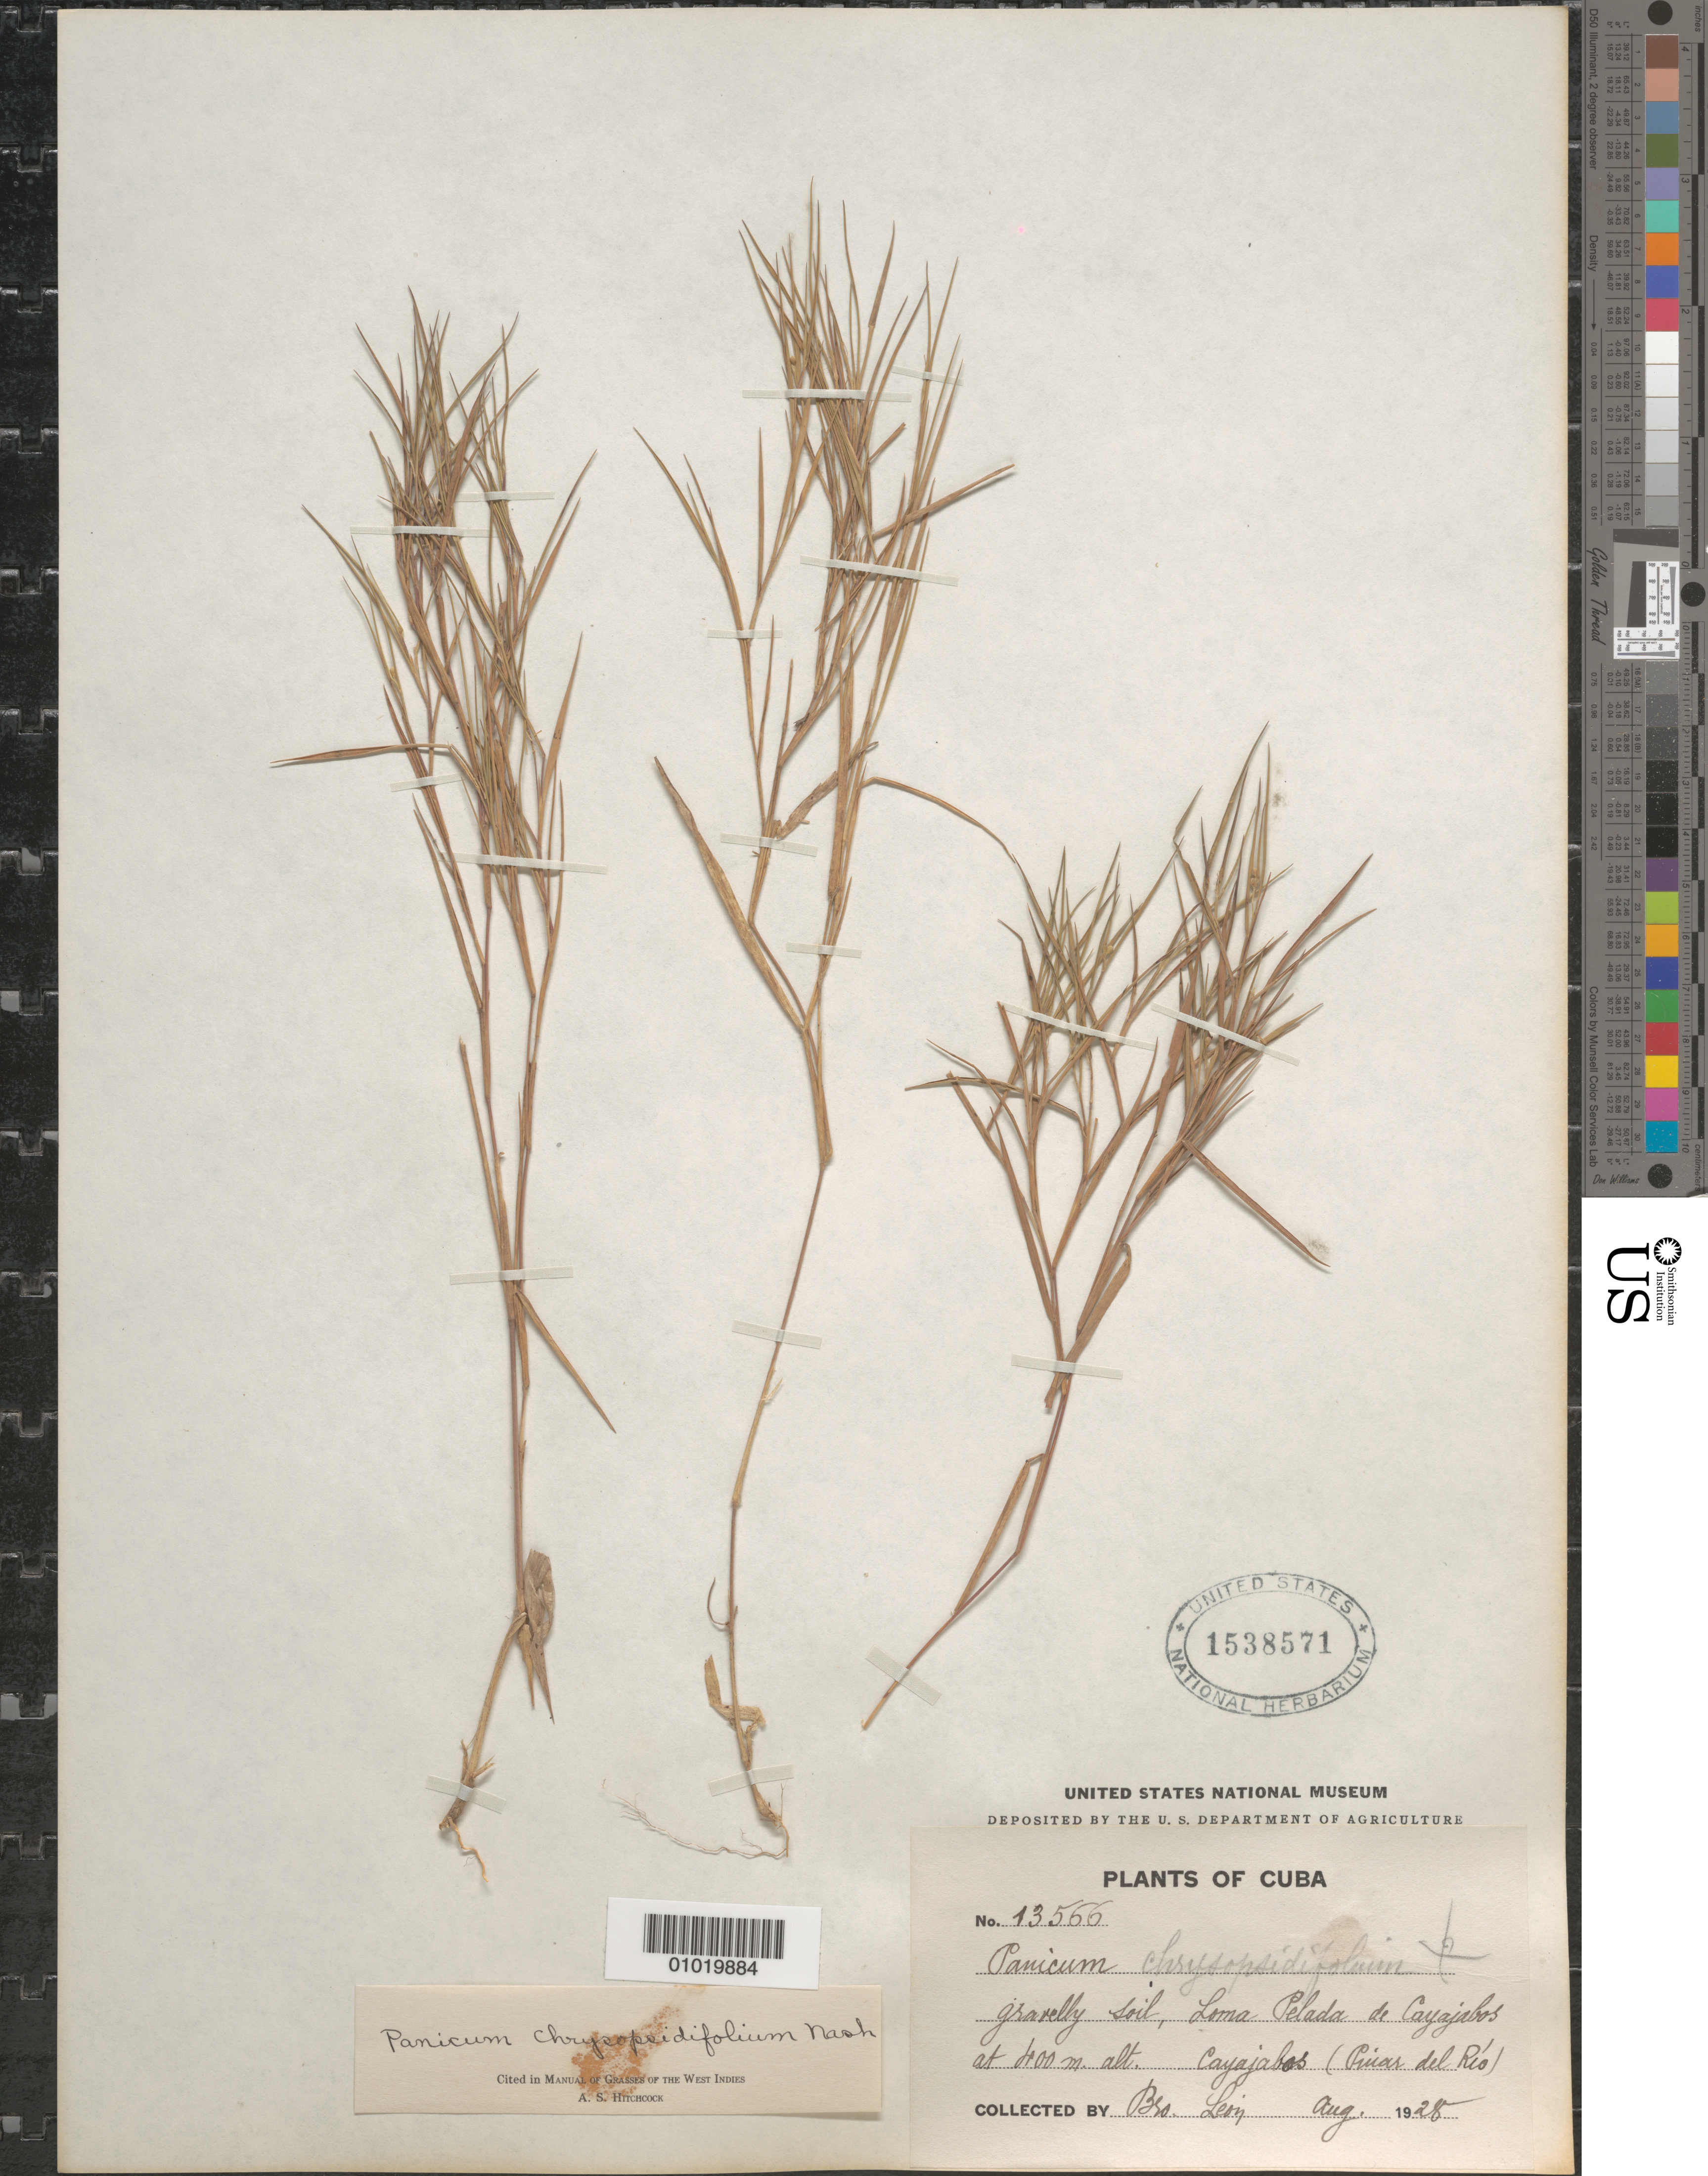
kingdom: Plantae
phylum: Tracheophyta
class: Liliopsida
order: Poales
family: Poaceae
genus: Panicum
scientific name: Panicum chrysopsidifolium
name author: Nash ex Small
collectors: Bro. León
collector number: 13566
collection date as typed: Aug 1928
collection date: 1928-08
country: Cuba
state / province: Pinar del Rio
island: Cuba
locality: gravelly soil, Loma Pelada de Cayajabos, Cayajabos, Pinar del Rio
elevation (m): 400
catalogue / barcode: US 1538571